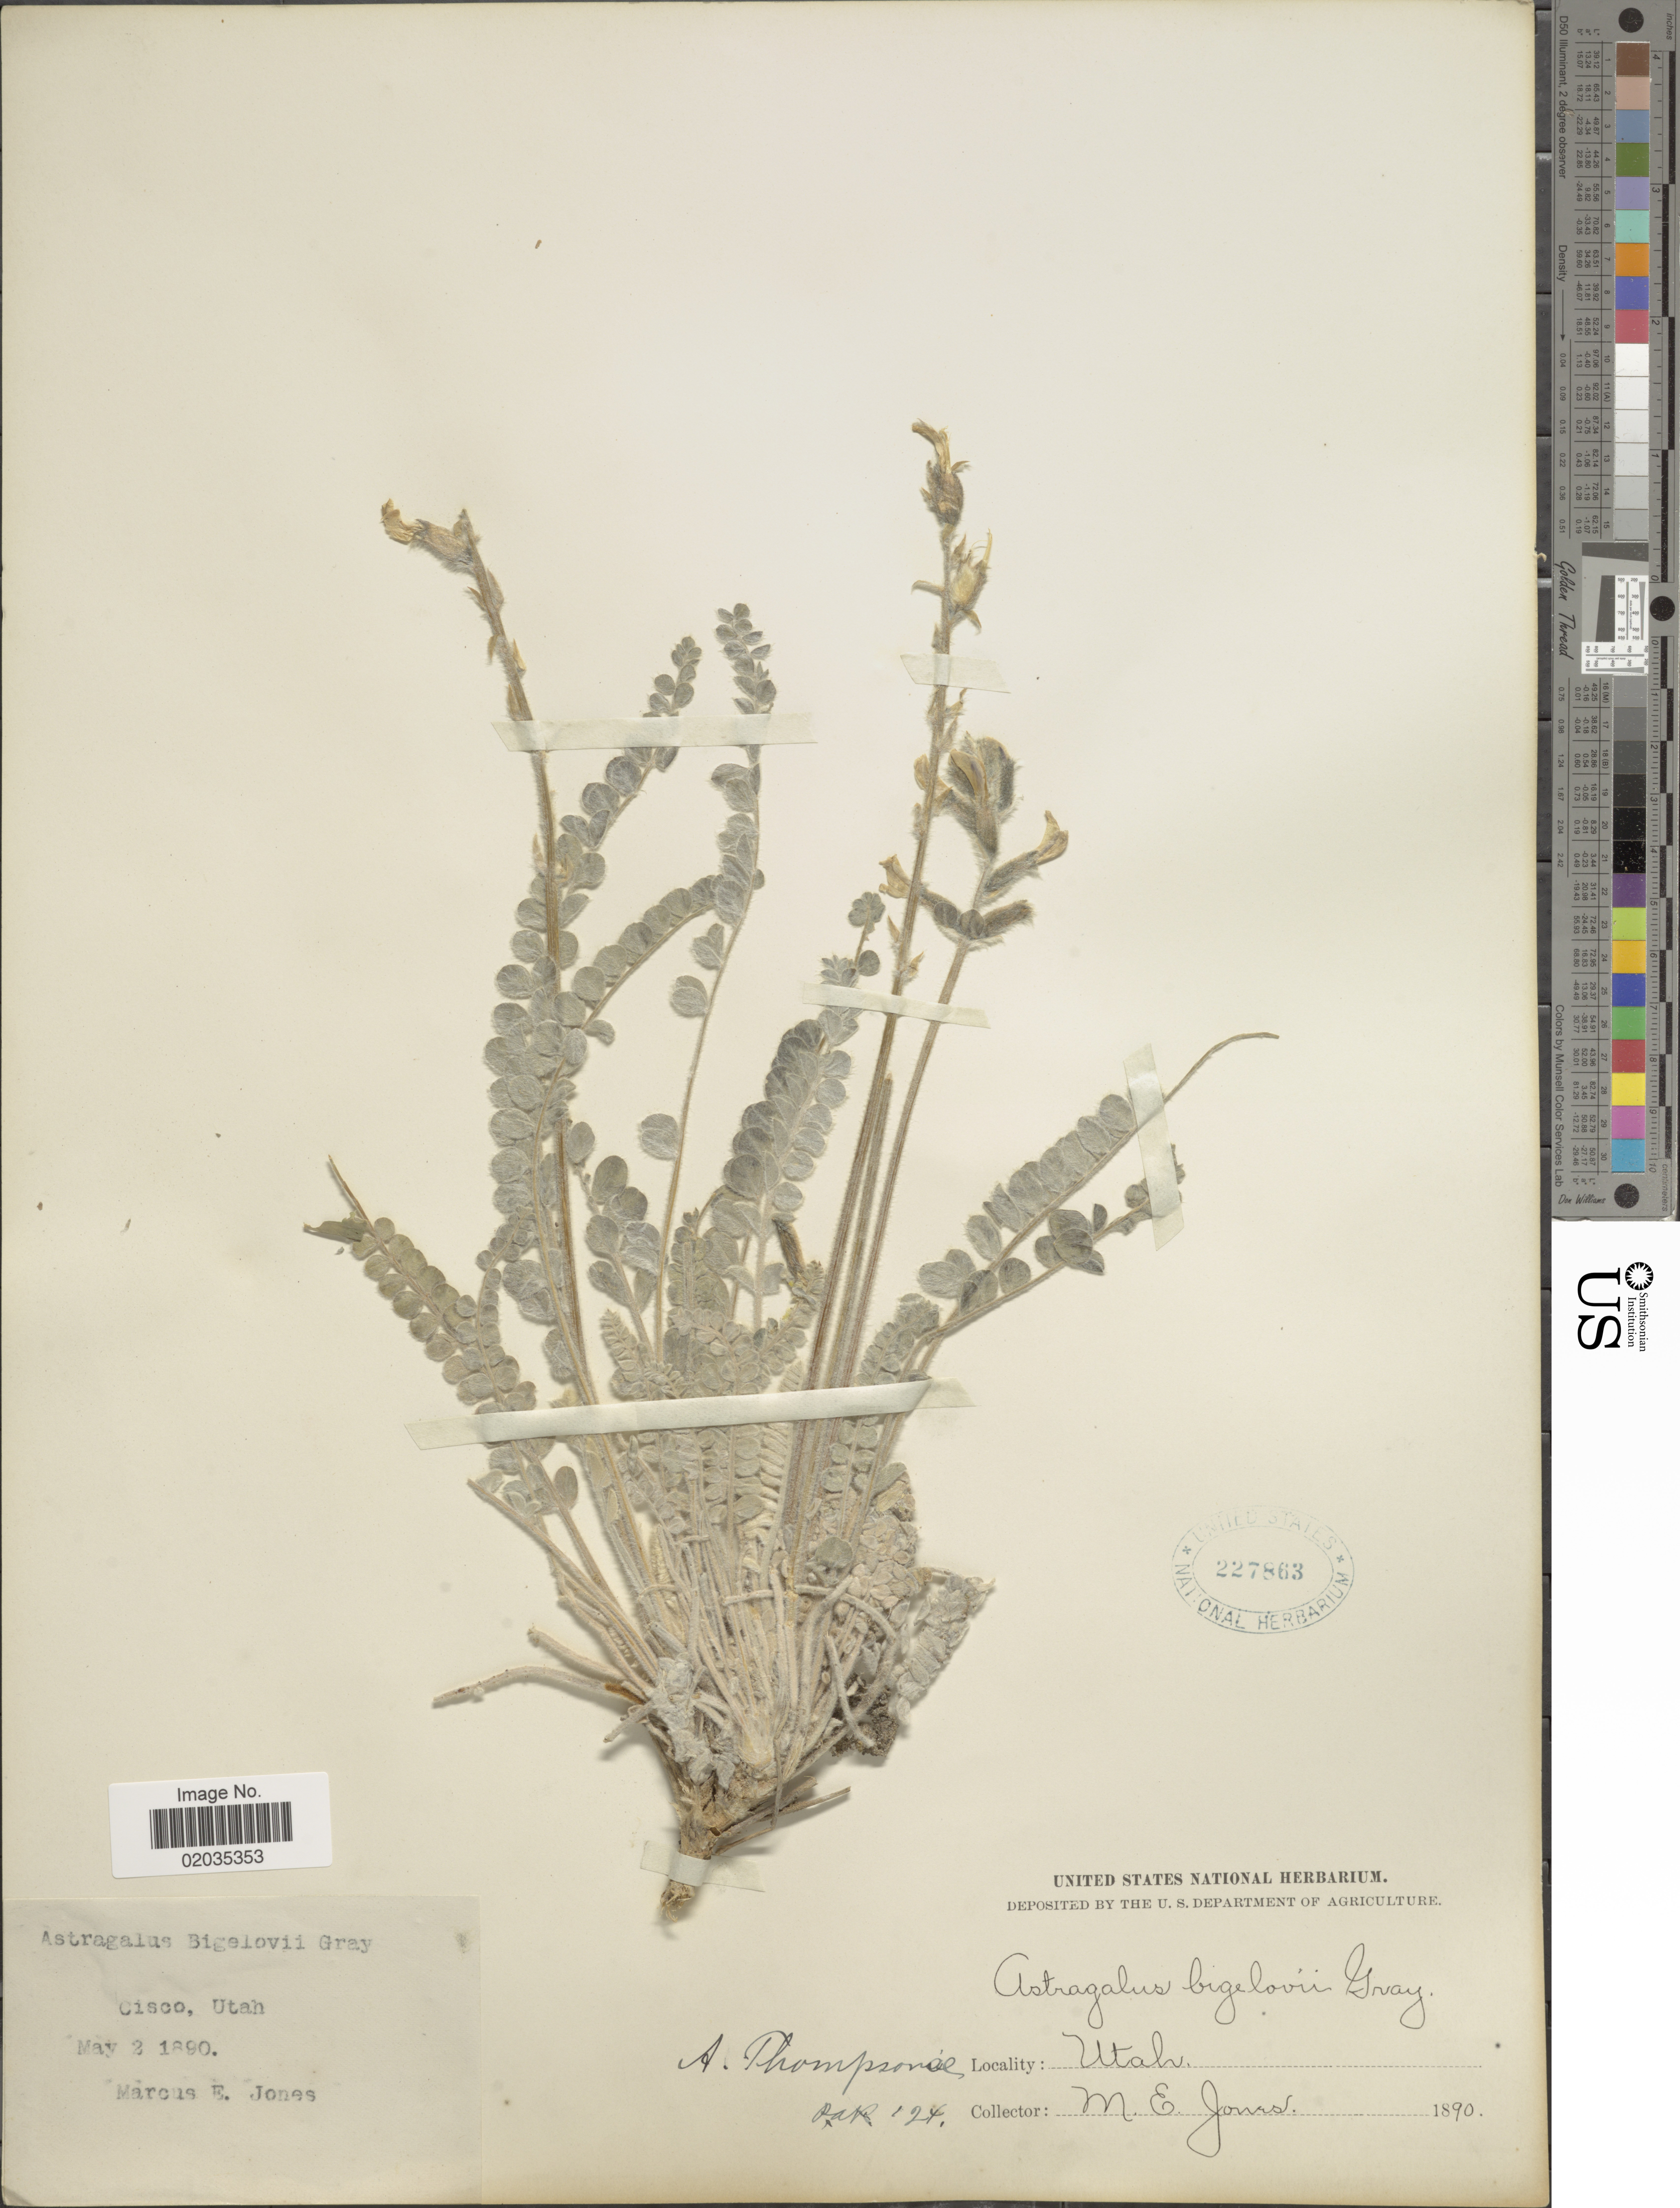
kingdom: Plantae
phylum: Tracheophyta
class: Magnoliopsida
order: Fabales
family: Fabaceae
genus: Astragalus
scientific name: Astragalus thompsonae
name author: S. Watson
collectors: M. E. Jones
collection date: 1890-05-02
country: United States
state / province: Utah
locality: Cisco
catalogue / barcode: US 227863